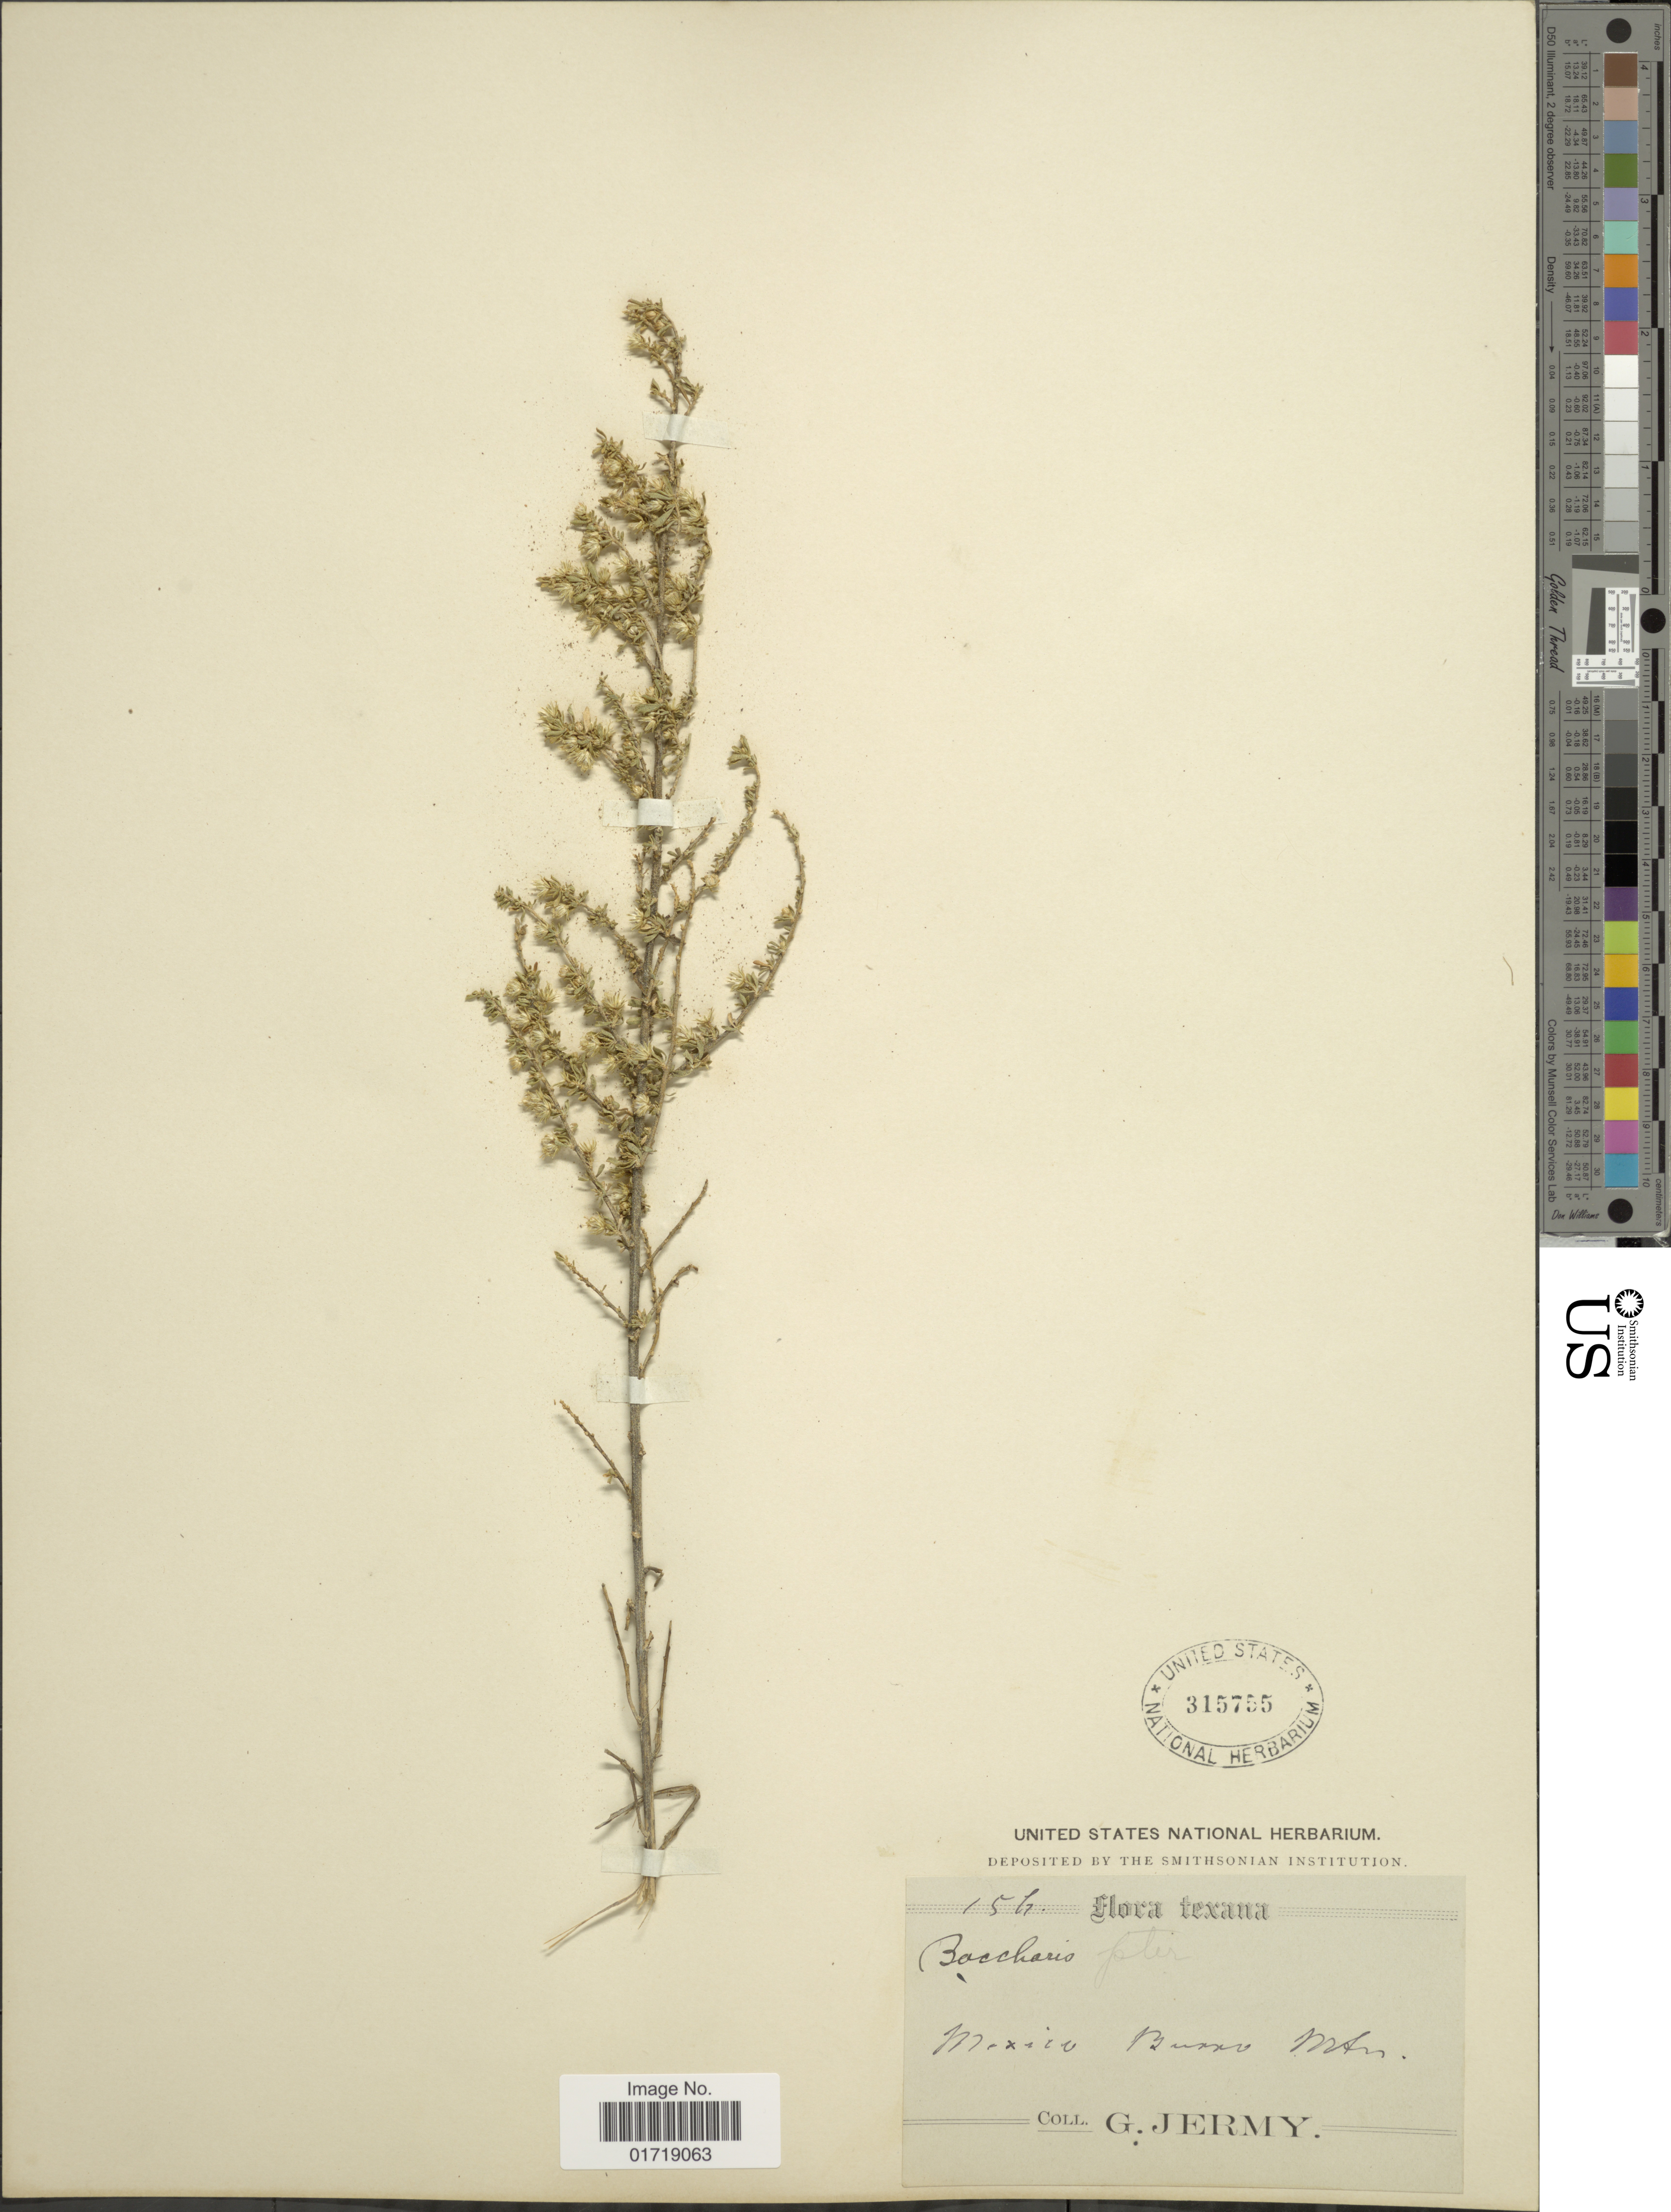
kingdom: Plantae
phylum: Tracheophyta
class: Magnoliopsida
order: Asterales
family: Asteraceae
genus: Baccharis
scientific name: Baccharis pteronioides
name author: DC.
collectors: G. Jermy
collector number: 156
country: United States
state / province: Texas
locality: Mexico Burro Mtn.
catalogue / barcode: US 315755